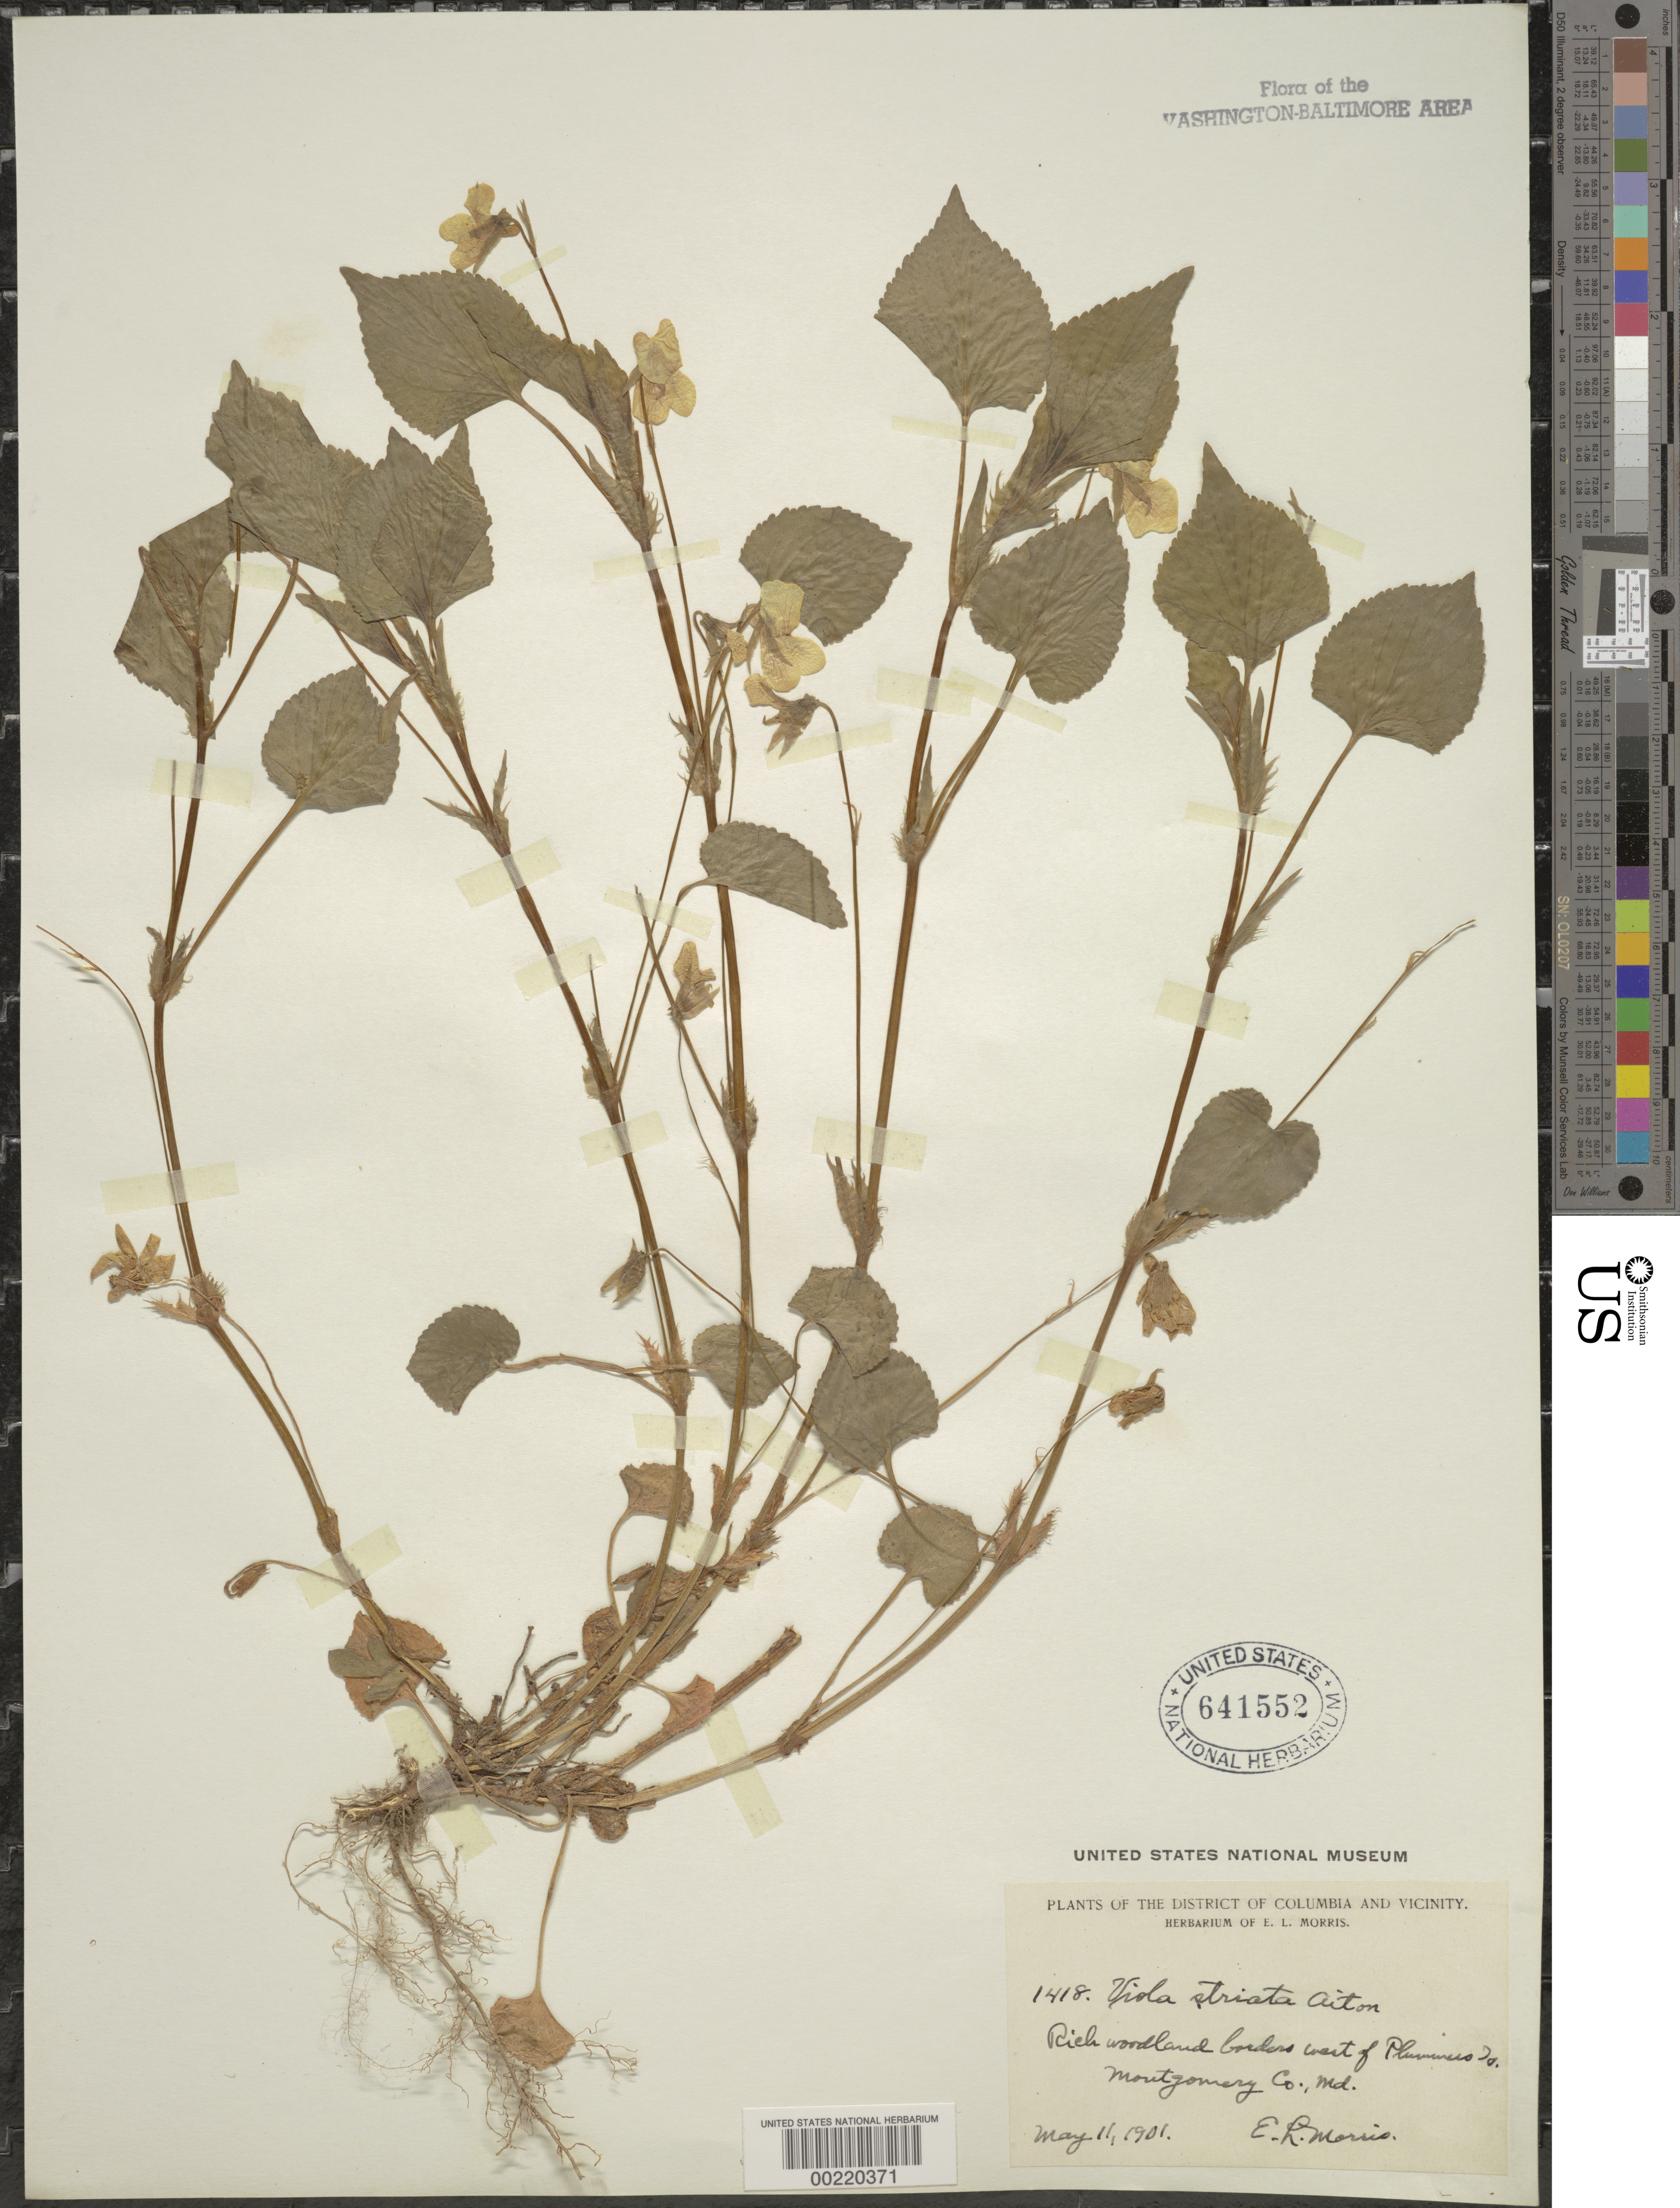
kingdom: Plantae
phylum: Tracheophyta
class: Magnoliopsida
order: Malpighiales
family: Violaceae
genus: Viola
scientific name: Viola striata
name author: Aiton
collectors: E. L. Morris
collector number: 1418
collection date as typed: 11 May 1901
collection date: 1901-05-11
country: United States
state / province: Maryland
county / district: Montgomery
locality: West of Plummers Island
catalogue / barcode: US 641552